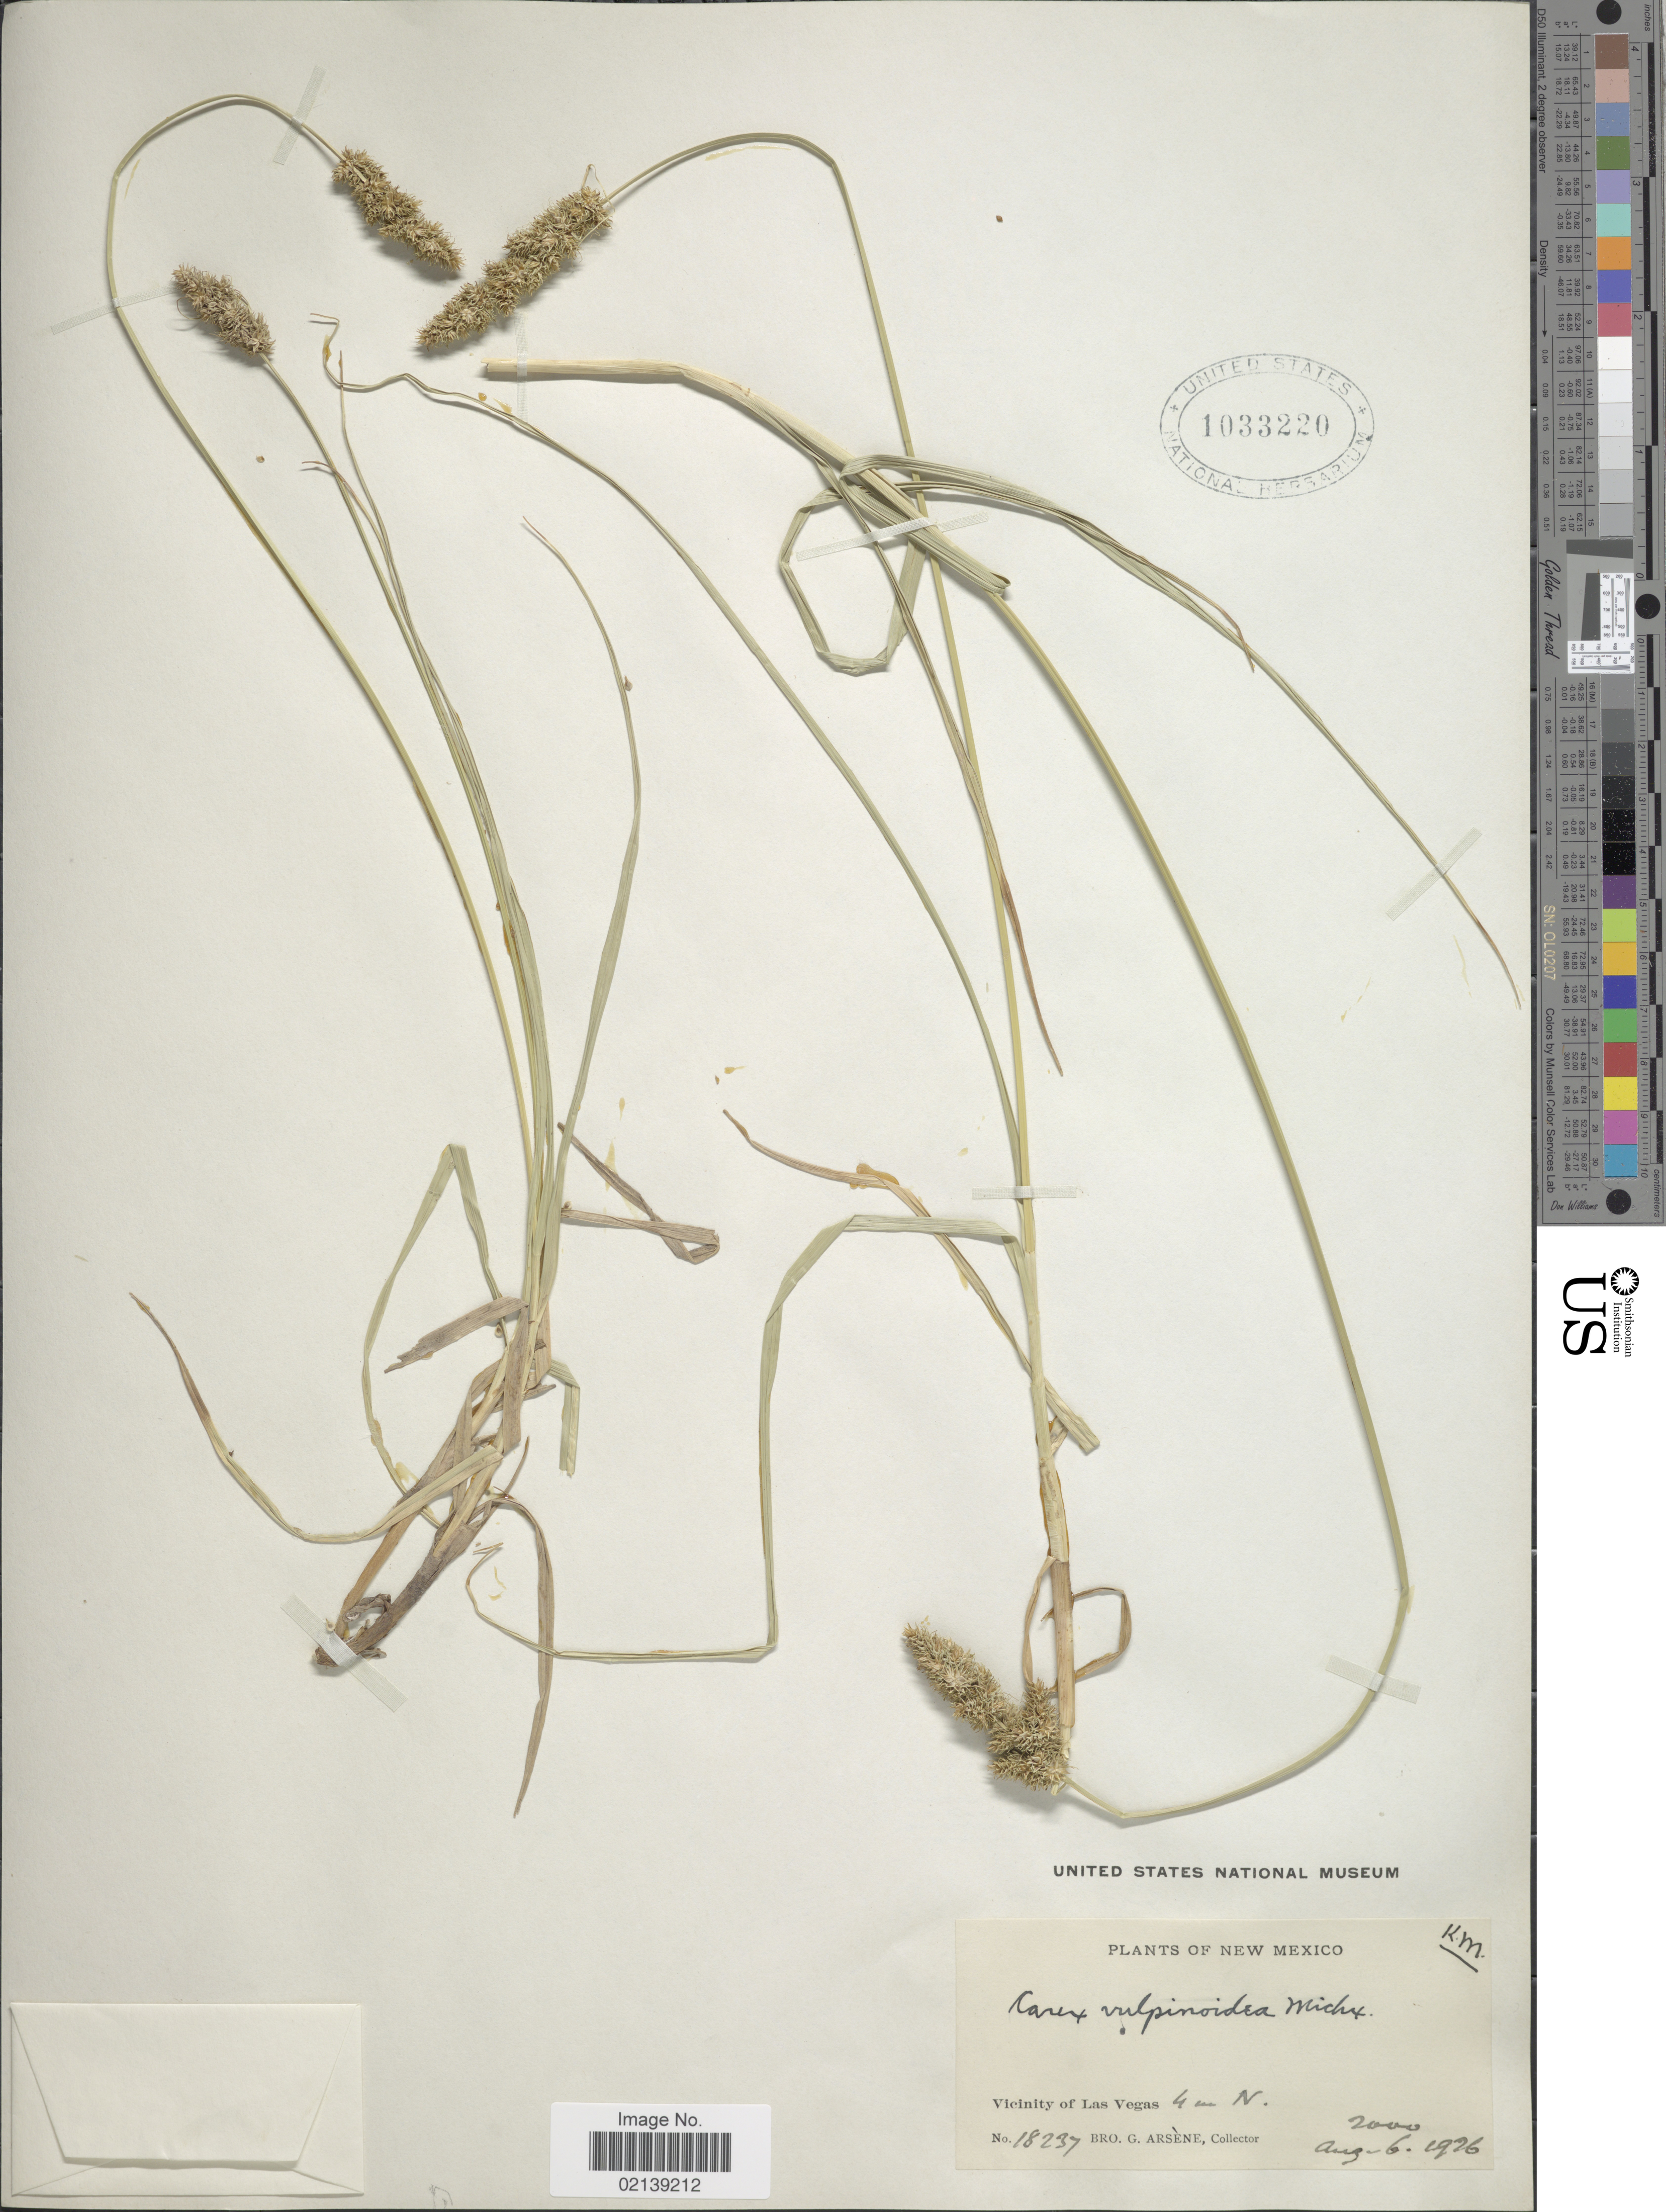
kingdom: Plantae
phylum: Tracheophyta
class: Liliopsida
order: Poales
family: Cyperaceae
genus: Carex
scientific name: Carex vulpinoidea Michx.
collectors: Bro. G. Arsène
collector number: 18237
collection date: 1926-08-06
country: United States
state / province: New Mexico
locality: Vicinity of Las Vegas, 4 mi N.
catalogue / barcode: US 1033220